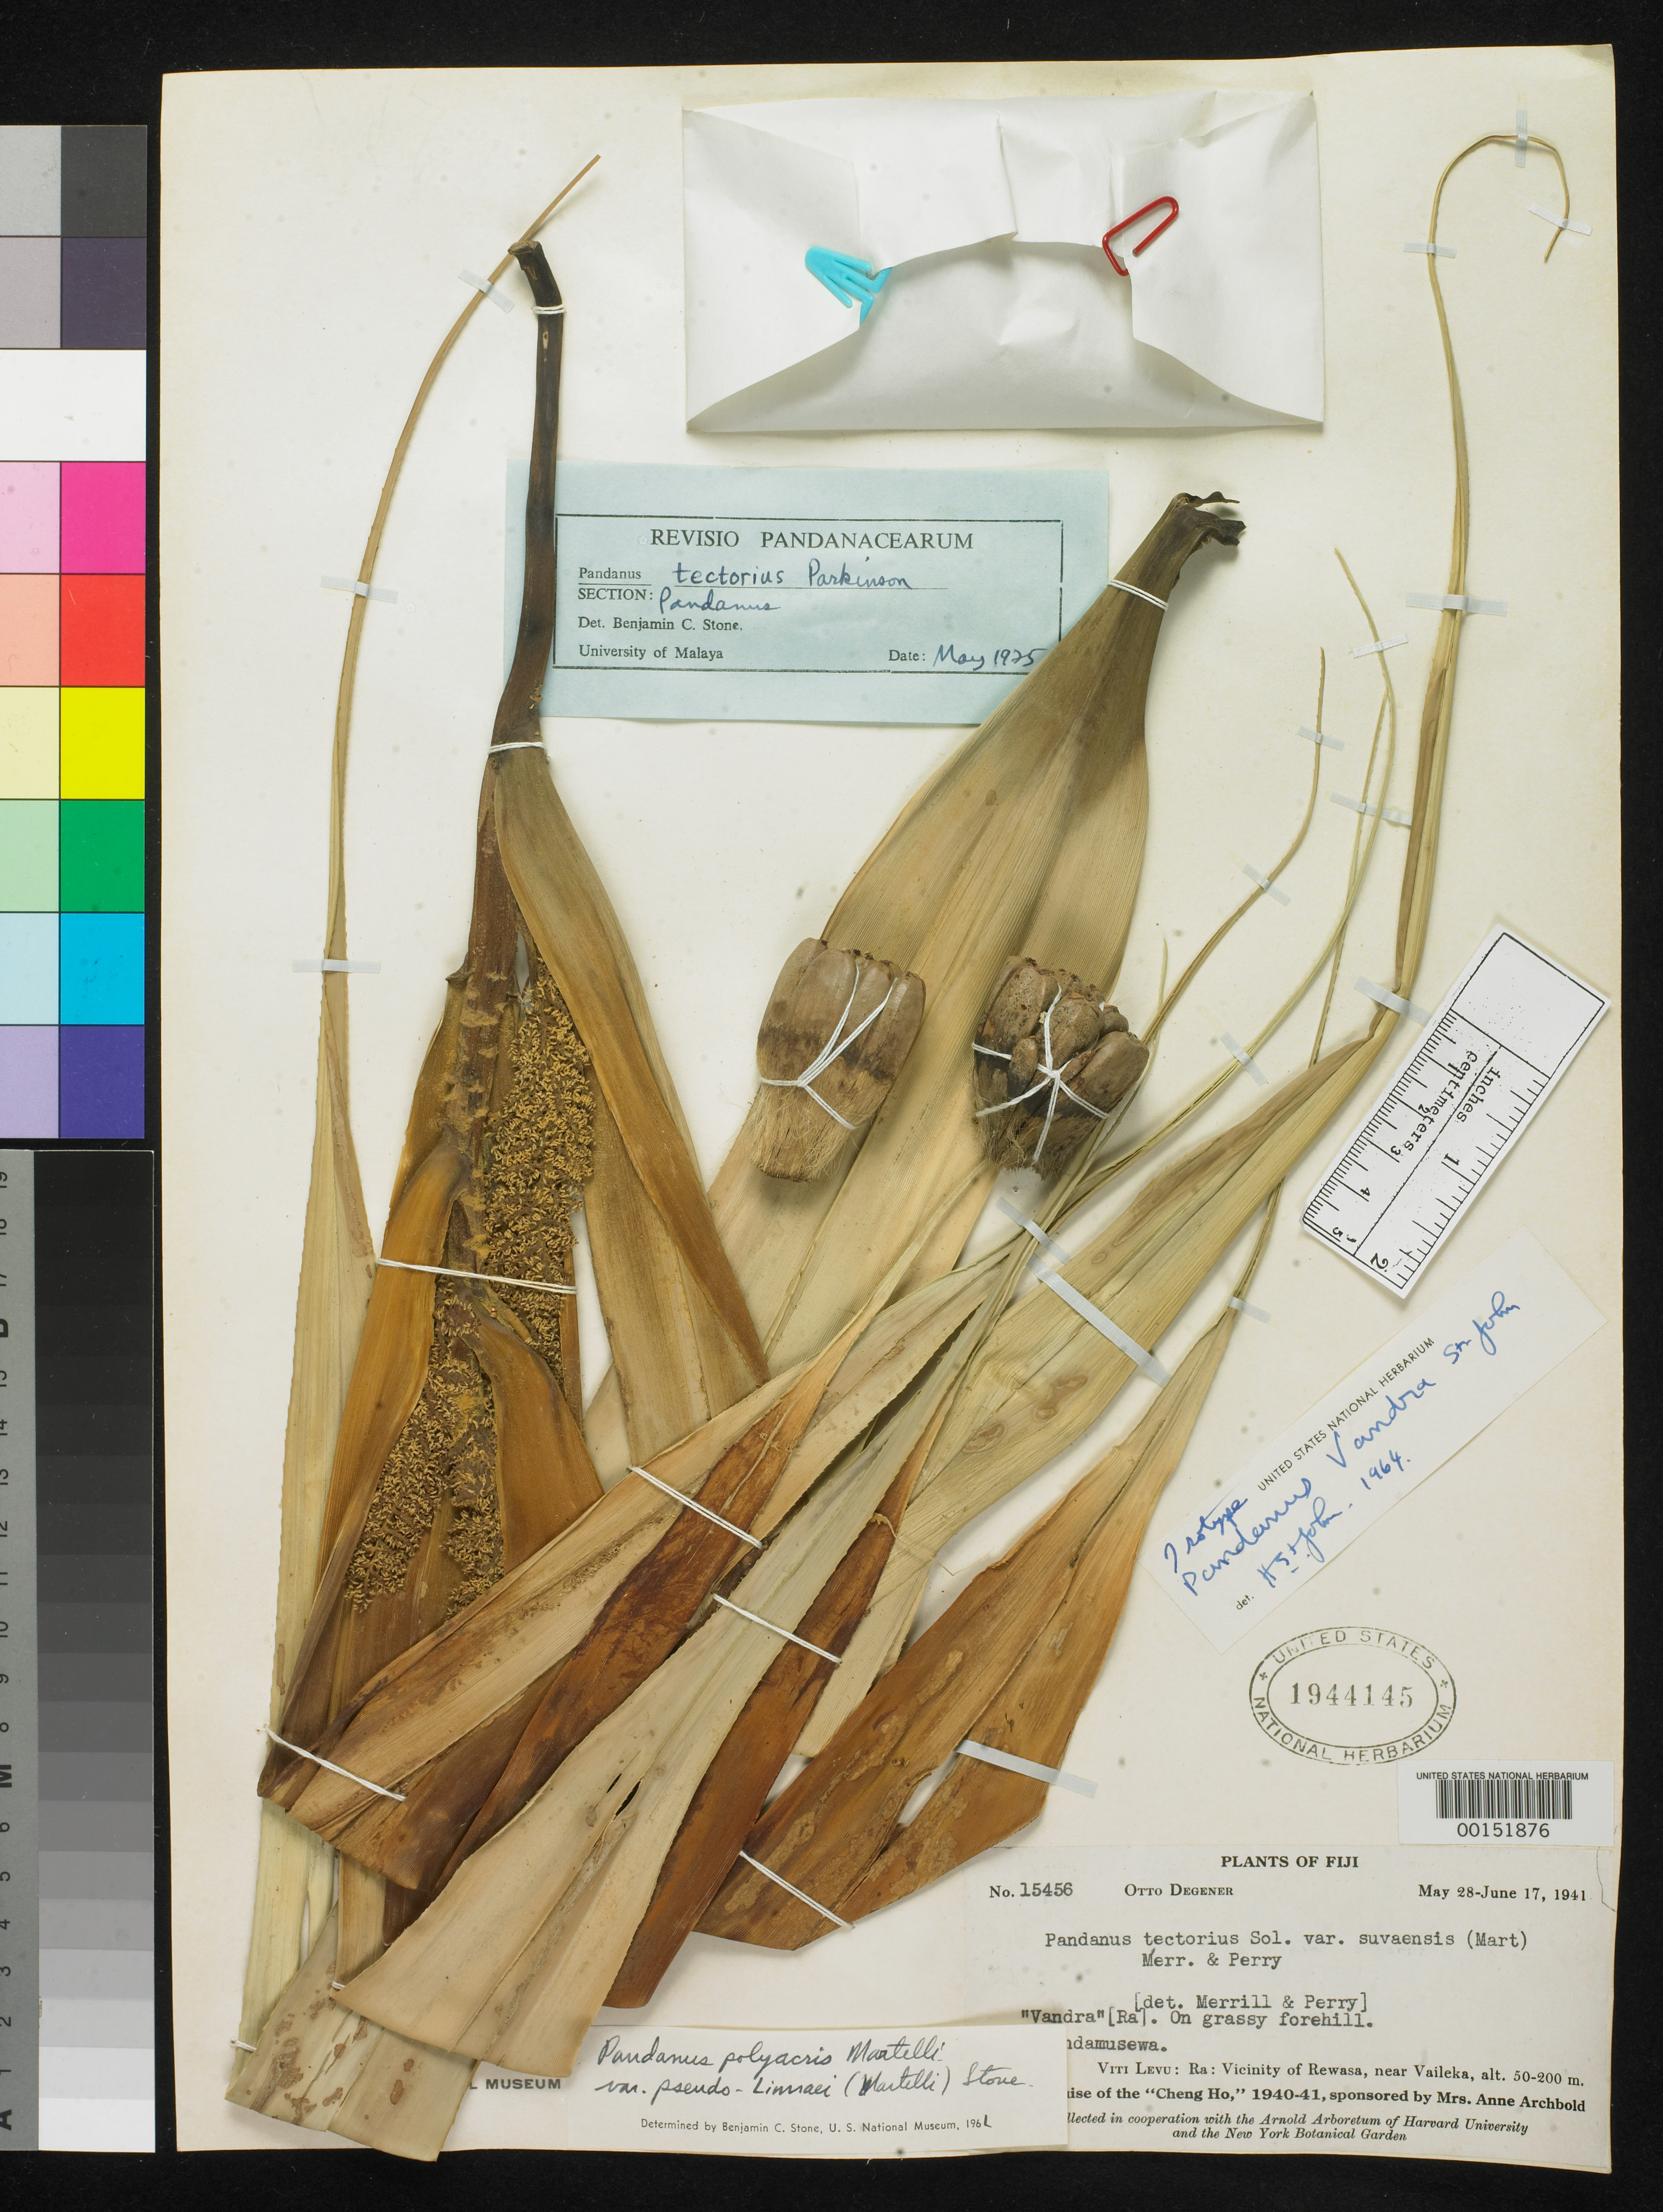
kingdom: Plantae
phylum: Tracheophyta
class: Liliopsida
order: Pandanales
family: Pandanaceae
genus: Pandanus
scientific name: Pandanus vandra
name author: H. St. John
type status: Isotype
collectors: O. Degener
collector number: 15456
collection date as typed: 28 May 1941 to 17 Jun 1941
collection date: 1941-05-28/1941-06-17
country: Fiji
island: Viti Levu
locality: Ra, vicinity of Rewasa, near Vaileka, Vatundamusewa, on grassy forehill. [Viti Levu Group]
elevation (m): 50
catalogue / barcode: US 1944145